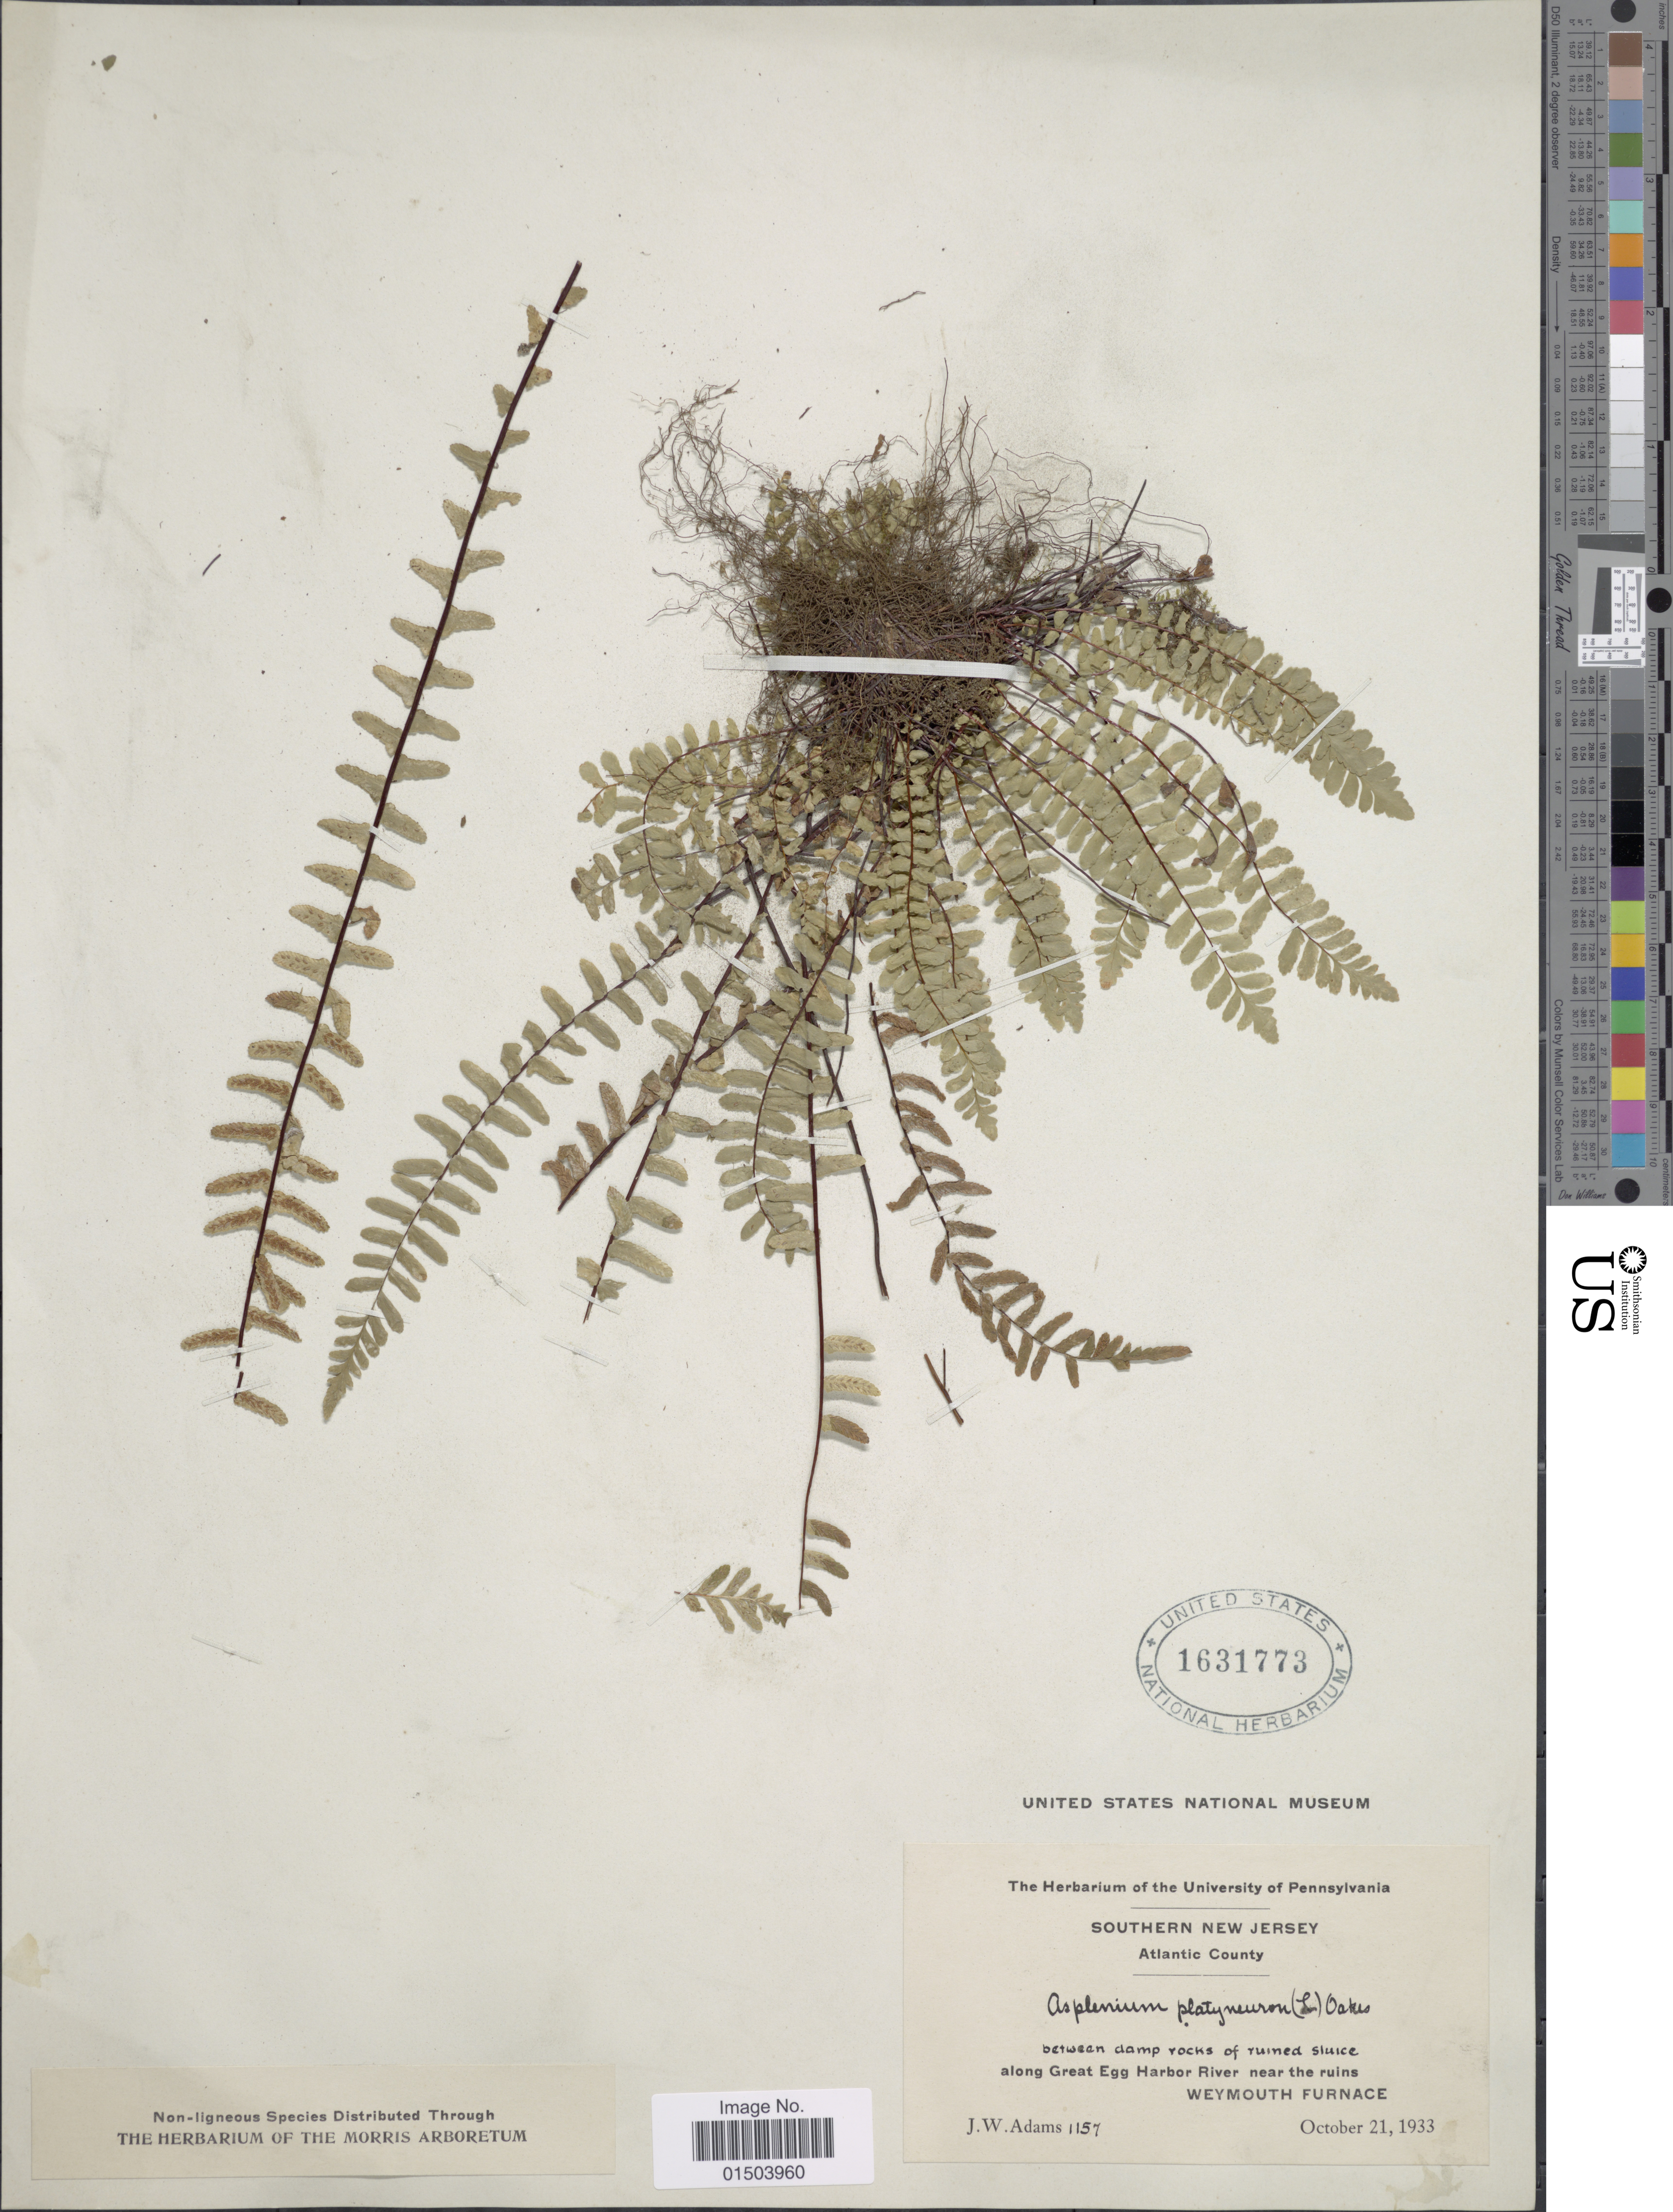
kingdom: Plantae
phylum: Tracheophyta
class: Polypodiopsida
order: Polypodiales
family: Aspleniaceae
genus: Asplenium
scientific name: Asplenium platyneuron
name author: (L.) Britton, Stearns & Poggenb.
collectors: J. Adams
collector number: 1157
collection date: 1933-10-21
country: United States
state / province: New Jersey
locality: Southern New Jersey. Atlantic County. Between damp rocks of ruined sluice along Great Egg Harbor River near the ruins Weymouth Furnace.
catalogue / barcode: US 1631773